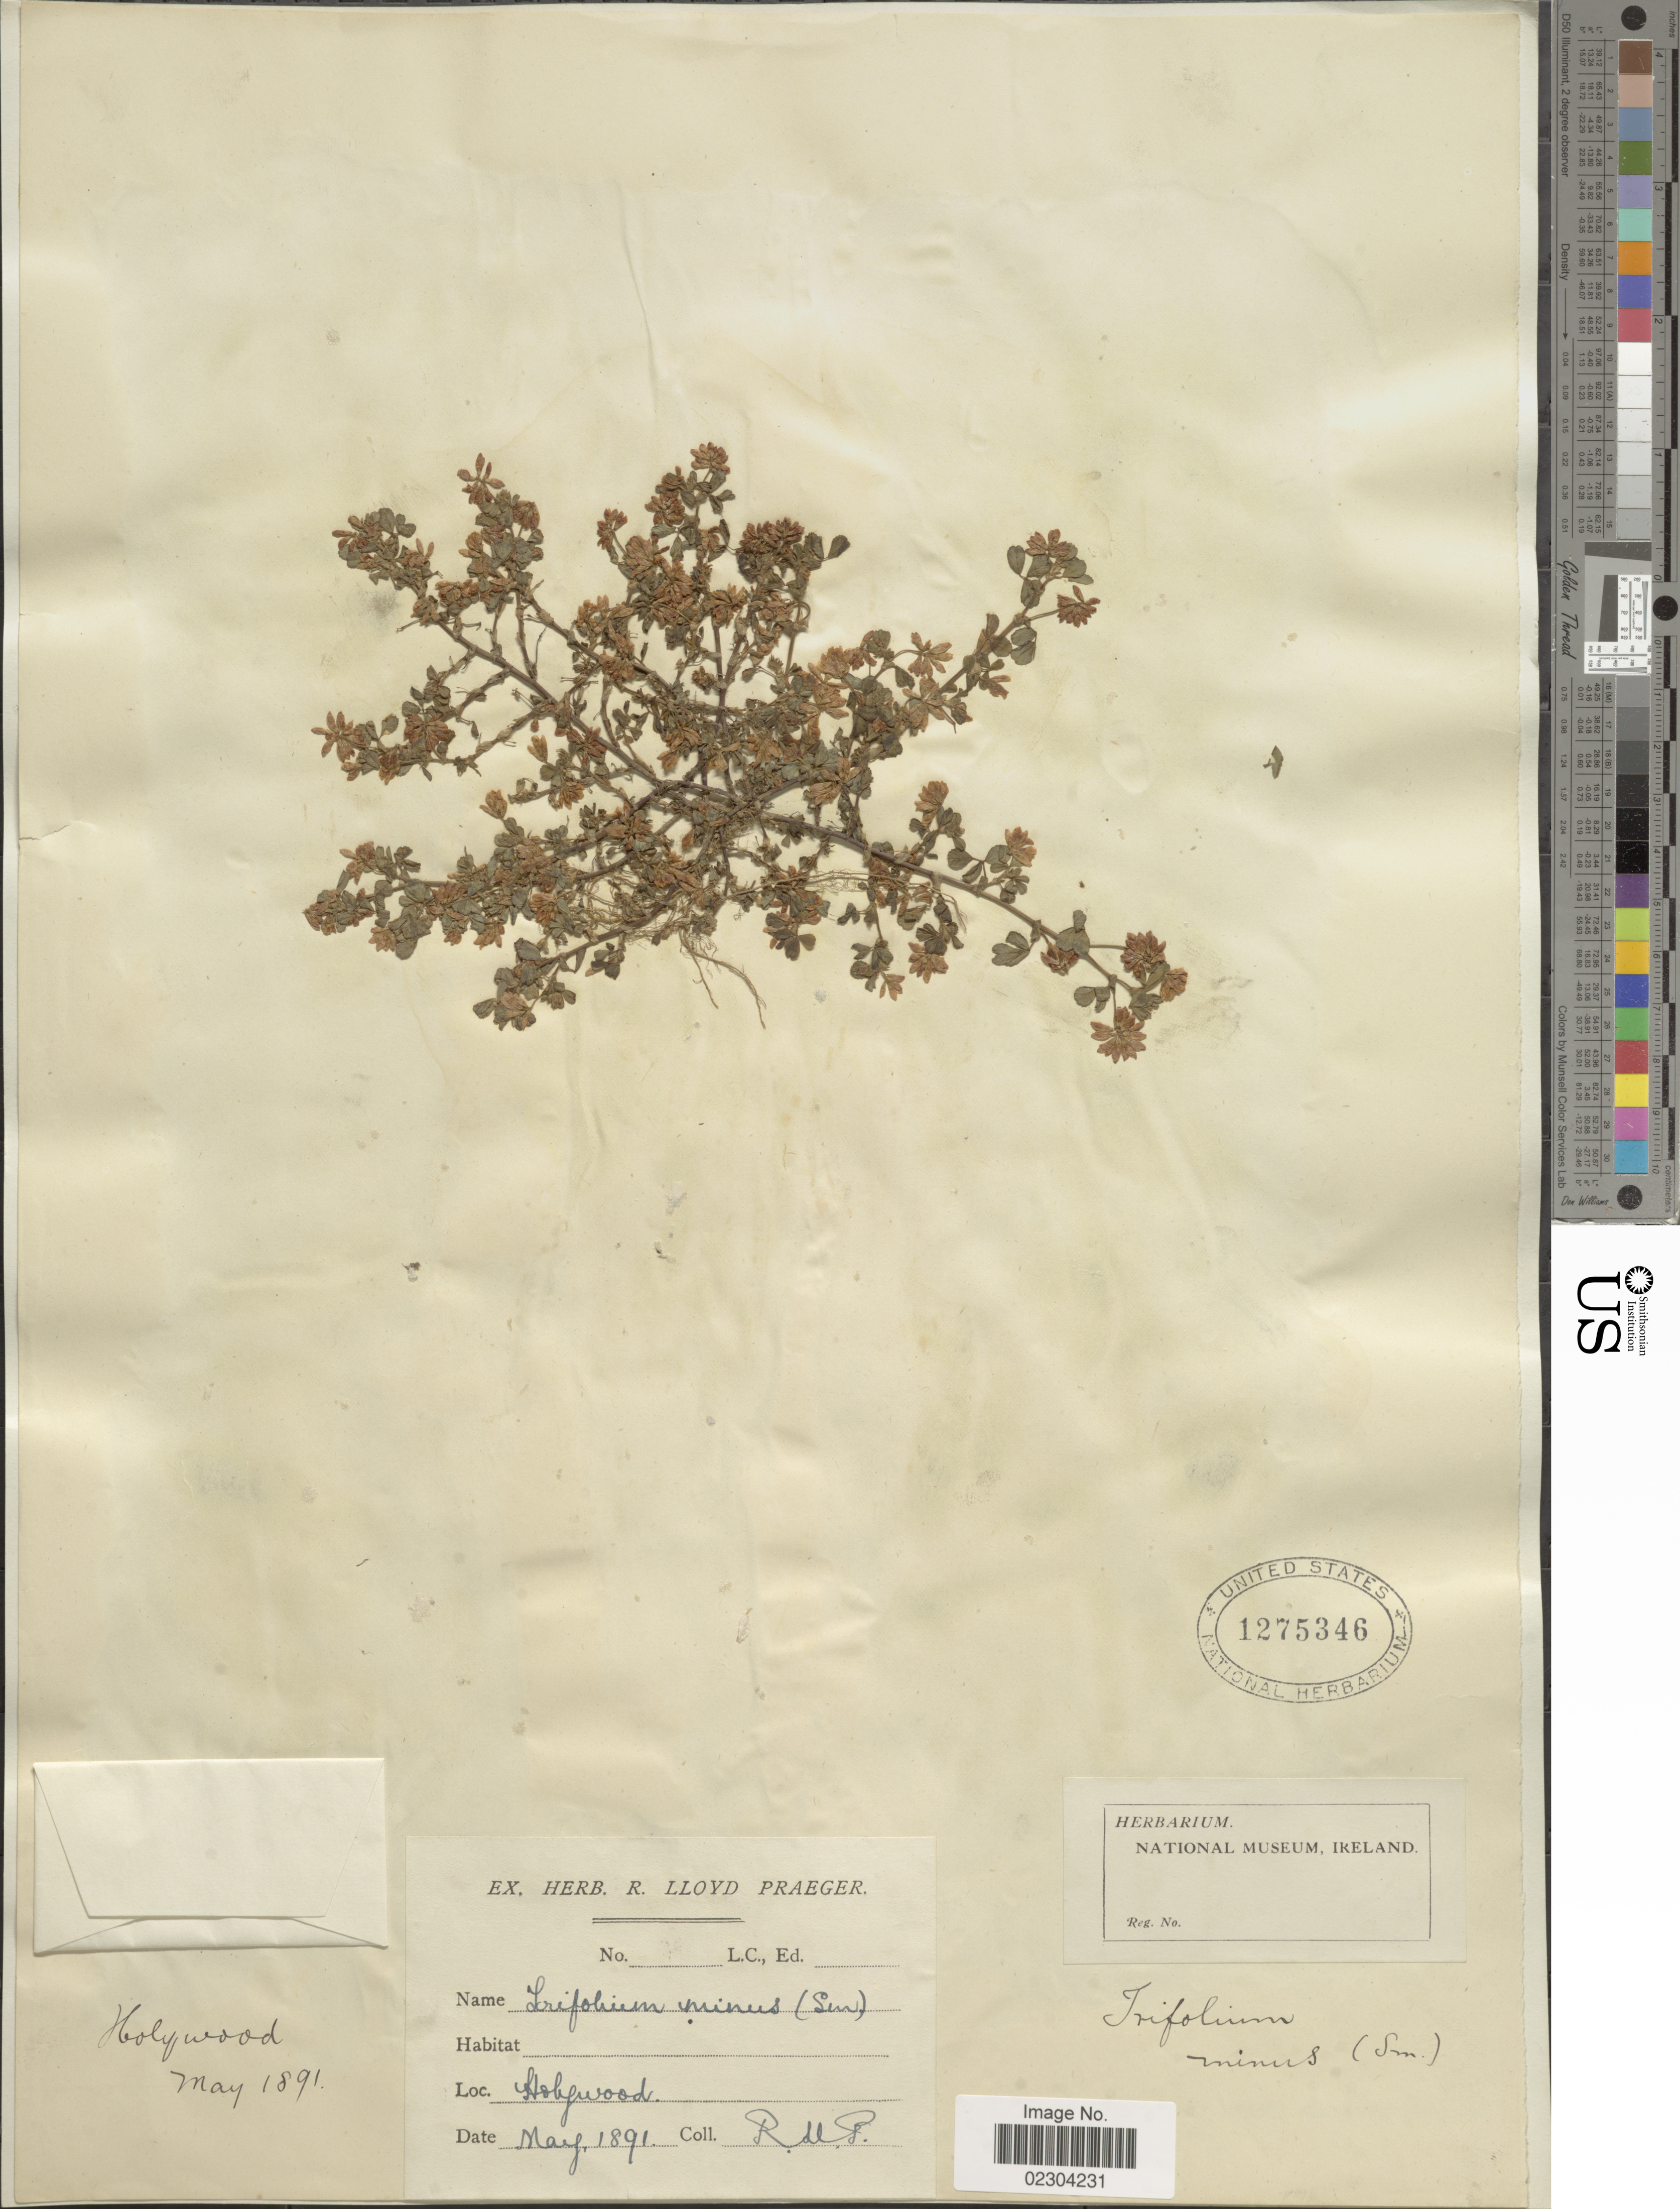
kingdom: Plantae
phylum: Tracheophyta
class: Magnoliopsida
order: Fabales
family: Fabaceae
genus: Trifolium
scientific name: Trifolium minus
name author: Sm.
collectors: R. Praeger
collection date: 1891-05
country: United Kingdom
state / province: Northern Ireland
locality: Holywood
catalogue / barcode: US 1275346